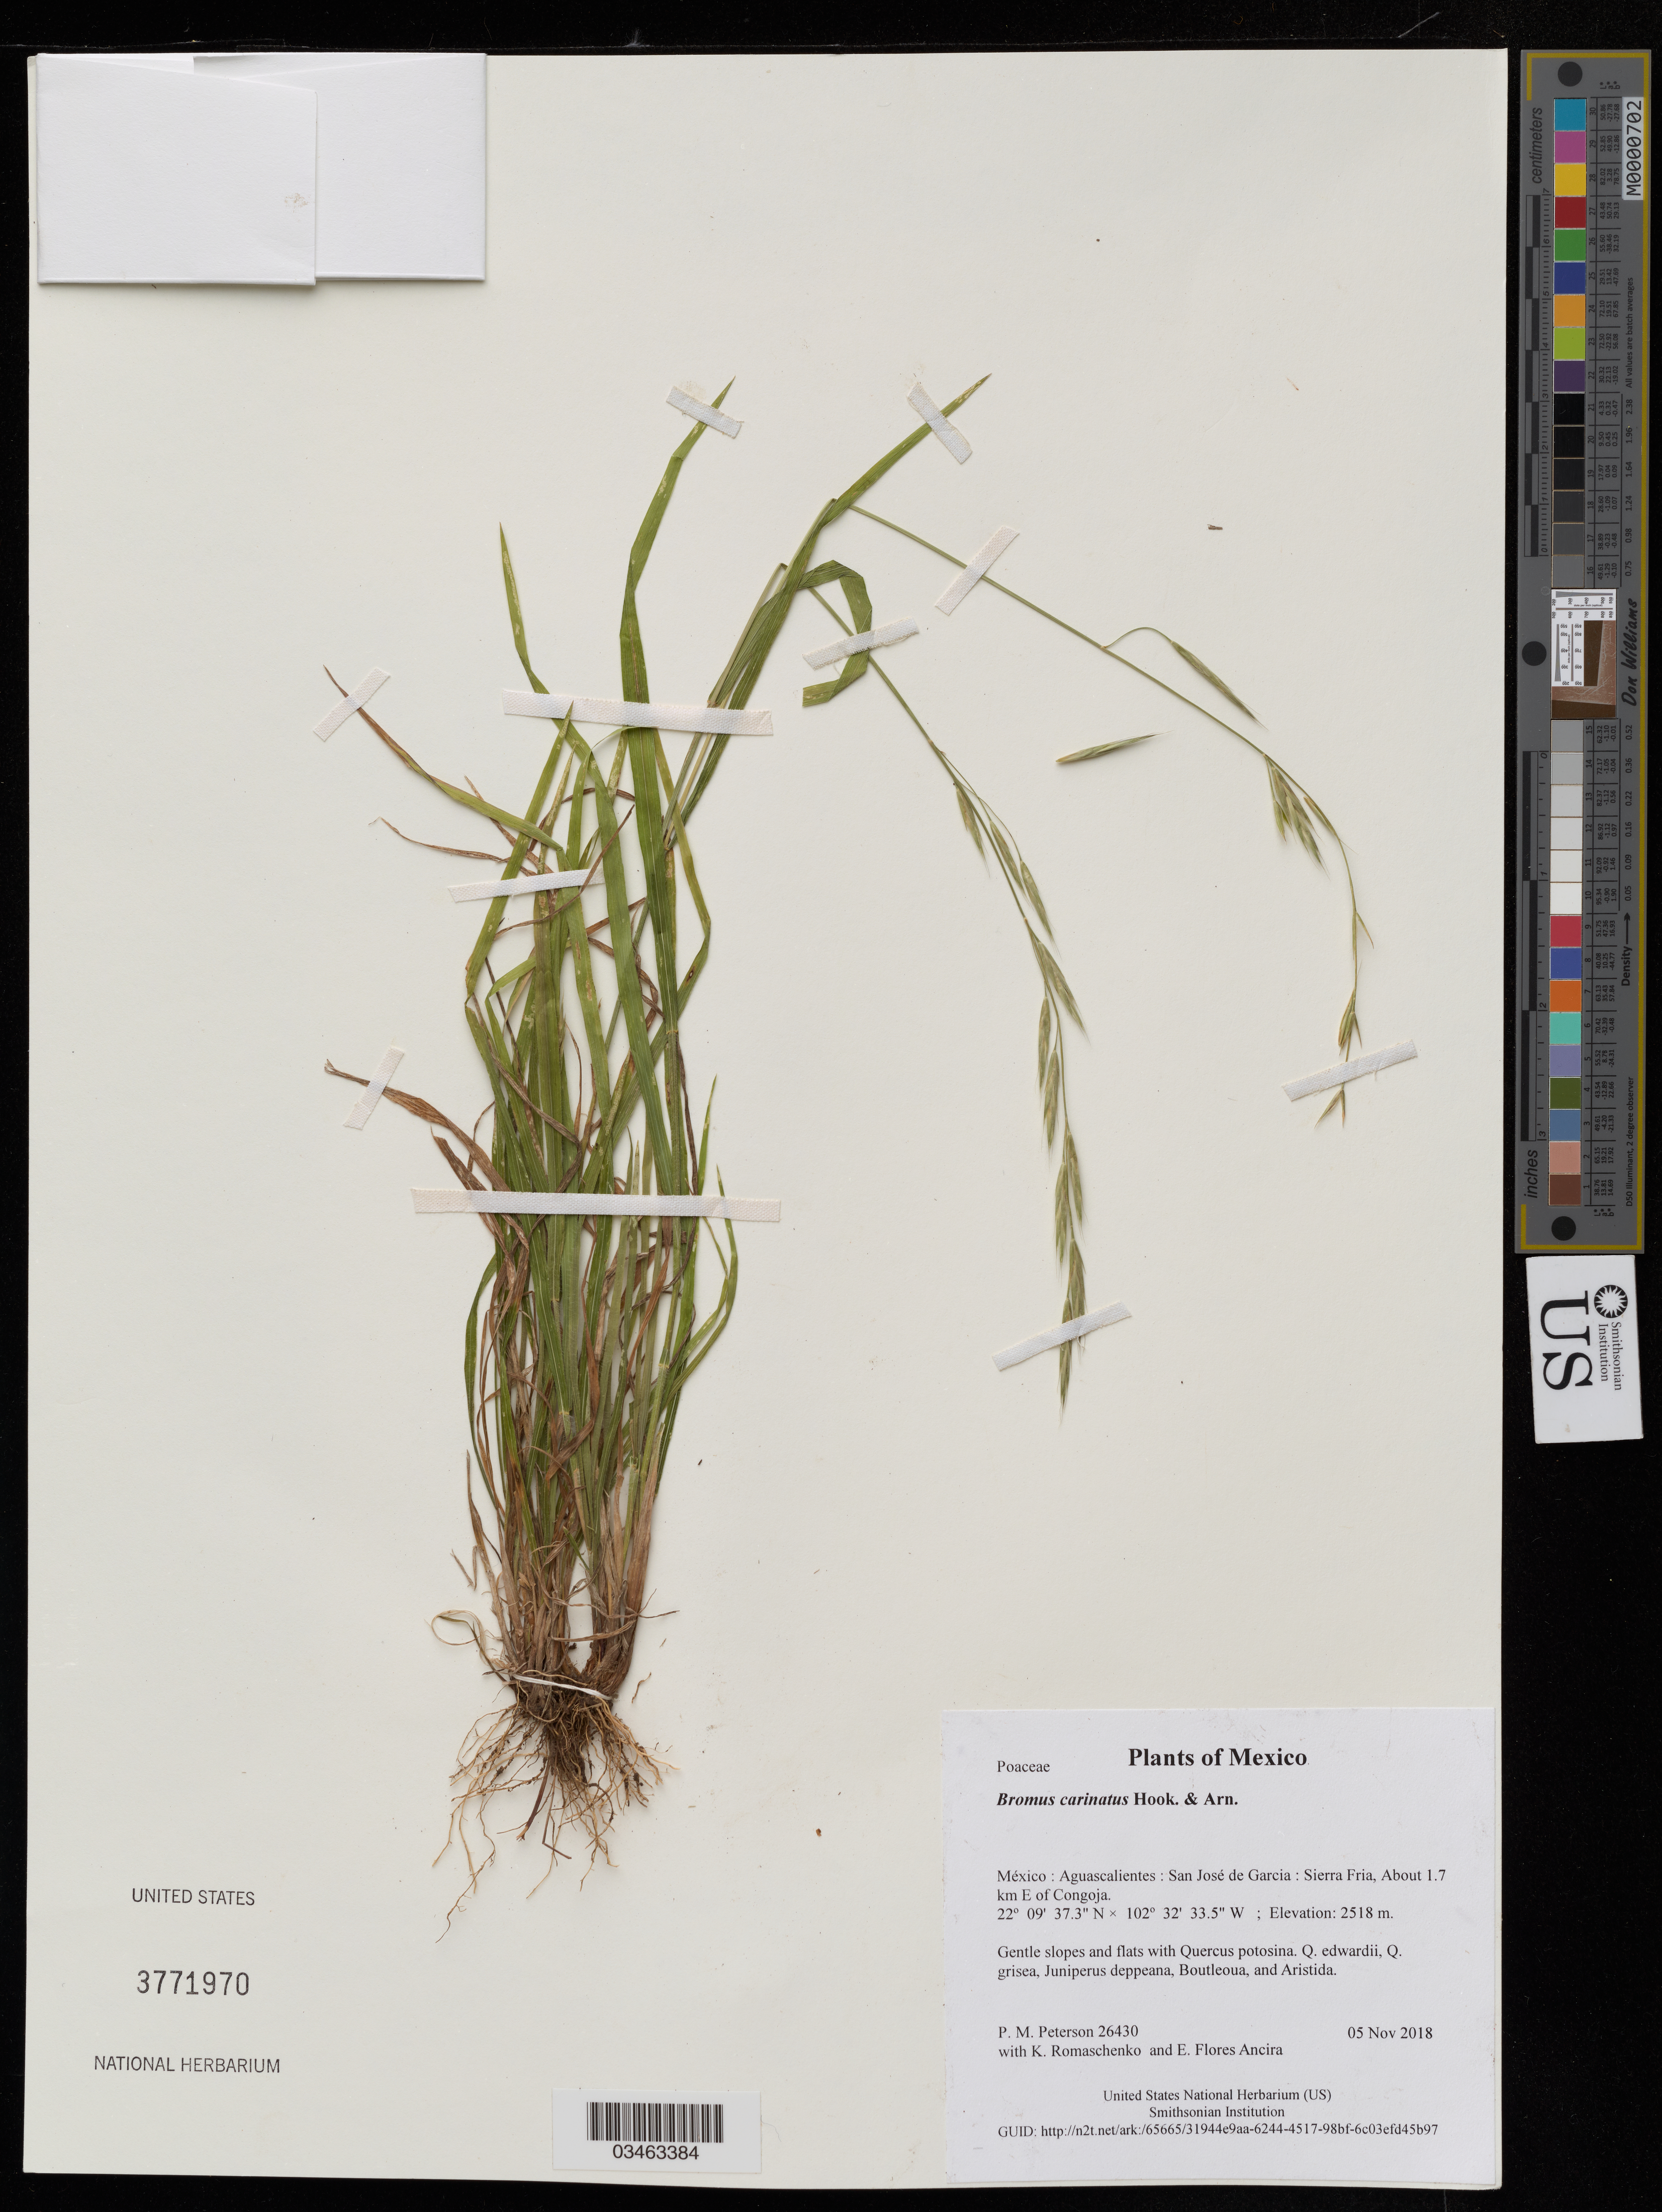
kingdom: Plantae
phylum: Tracheophyta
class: Liliopsida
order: Poales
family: Poaceae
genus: Bromus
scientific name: Bromus carinatus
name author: Hook. & Arn.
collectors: P. M. Peterson, K. Romaschenko & E. Flores Ancira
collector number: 26430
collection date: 2018-11-05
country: México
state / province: Aguascalientes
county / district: San José de Garcia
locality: Sierra Fria, About 1.7 km E of Congoja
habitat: Gentle slopes and flats with Quercus potosina. Q. edwardii, Q. grisea, Juniperus deppeana, Boutleoua, and Aristida.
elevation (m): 2518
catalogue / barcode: US 3771970